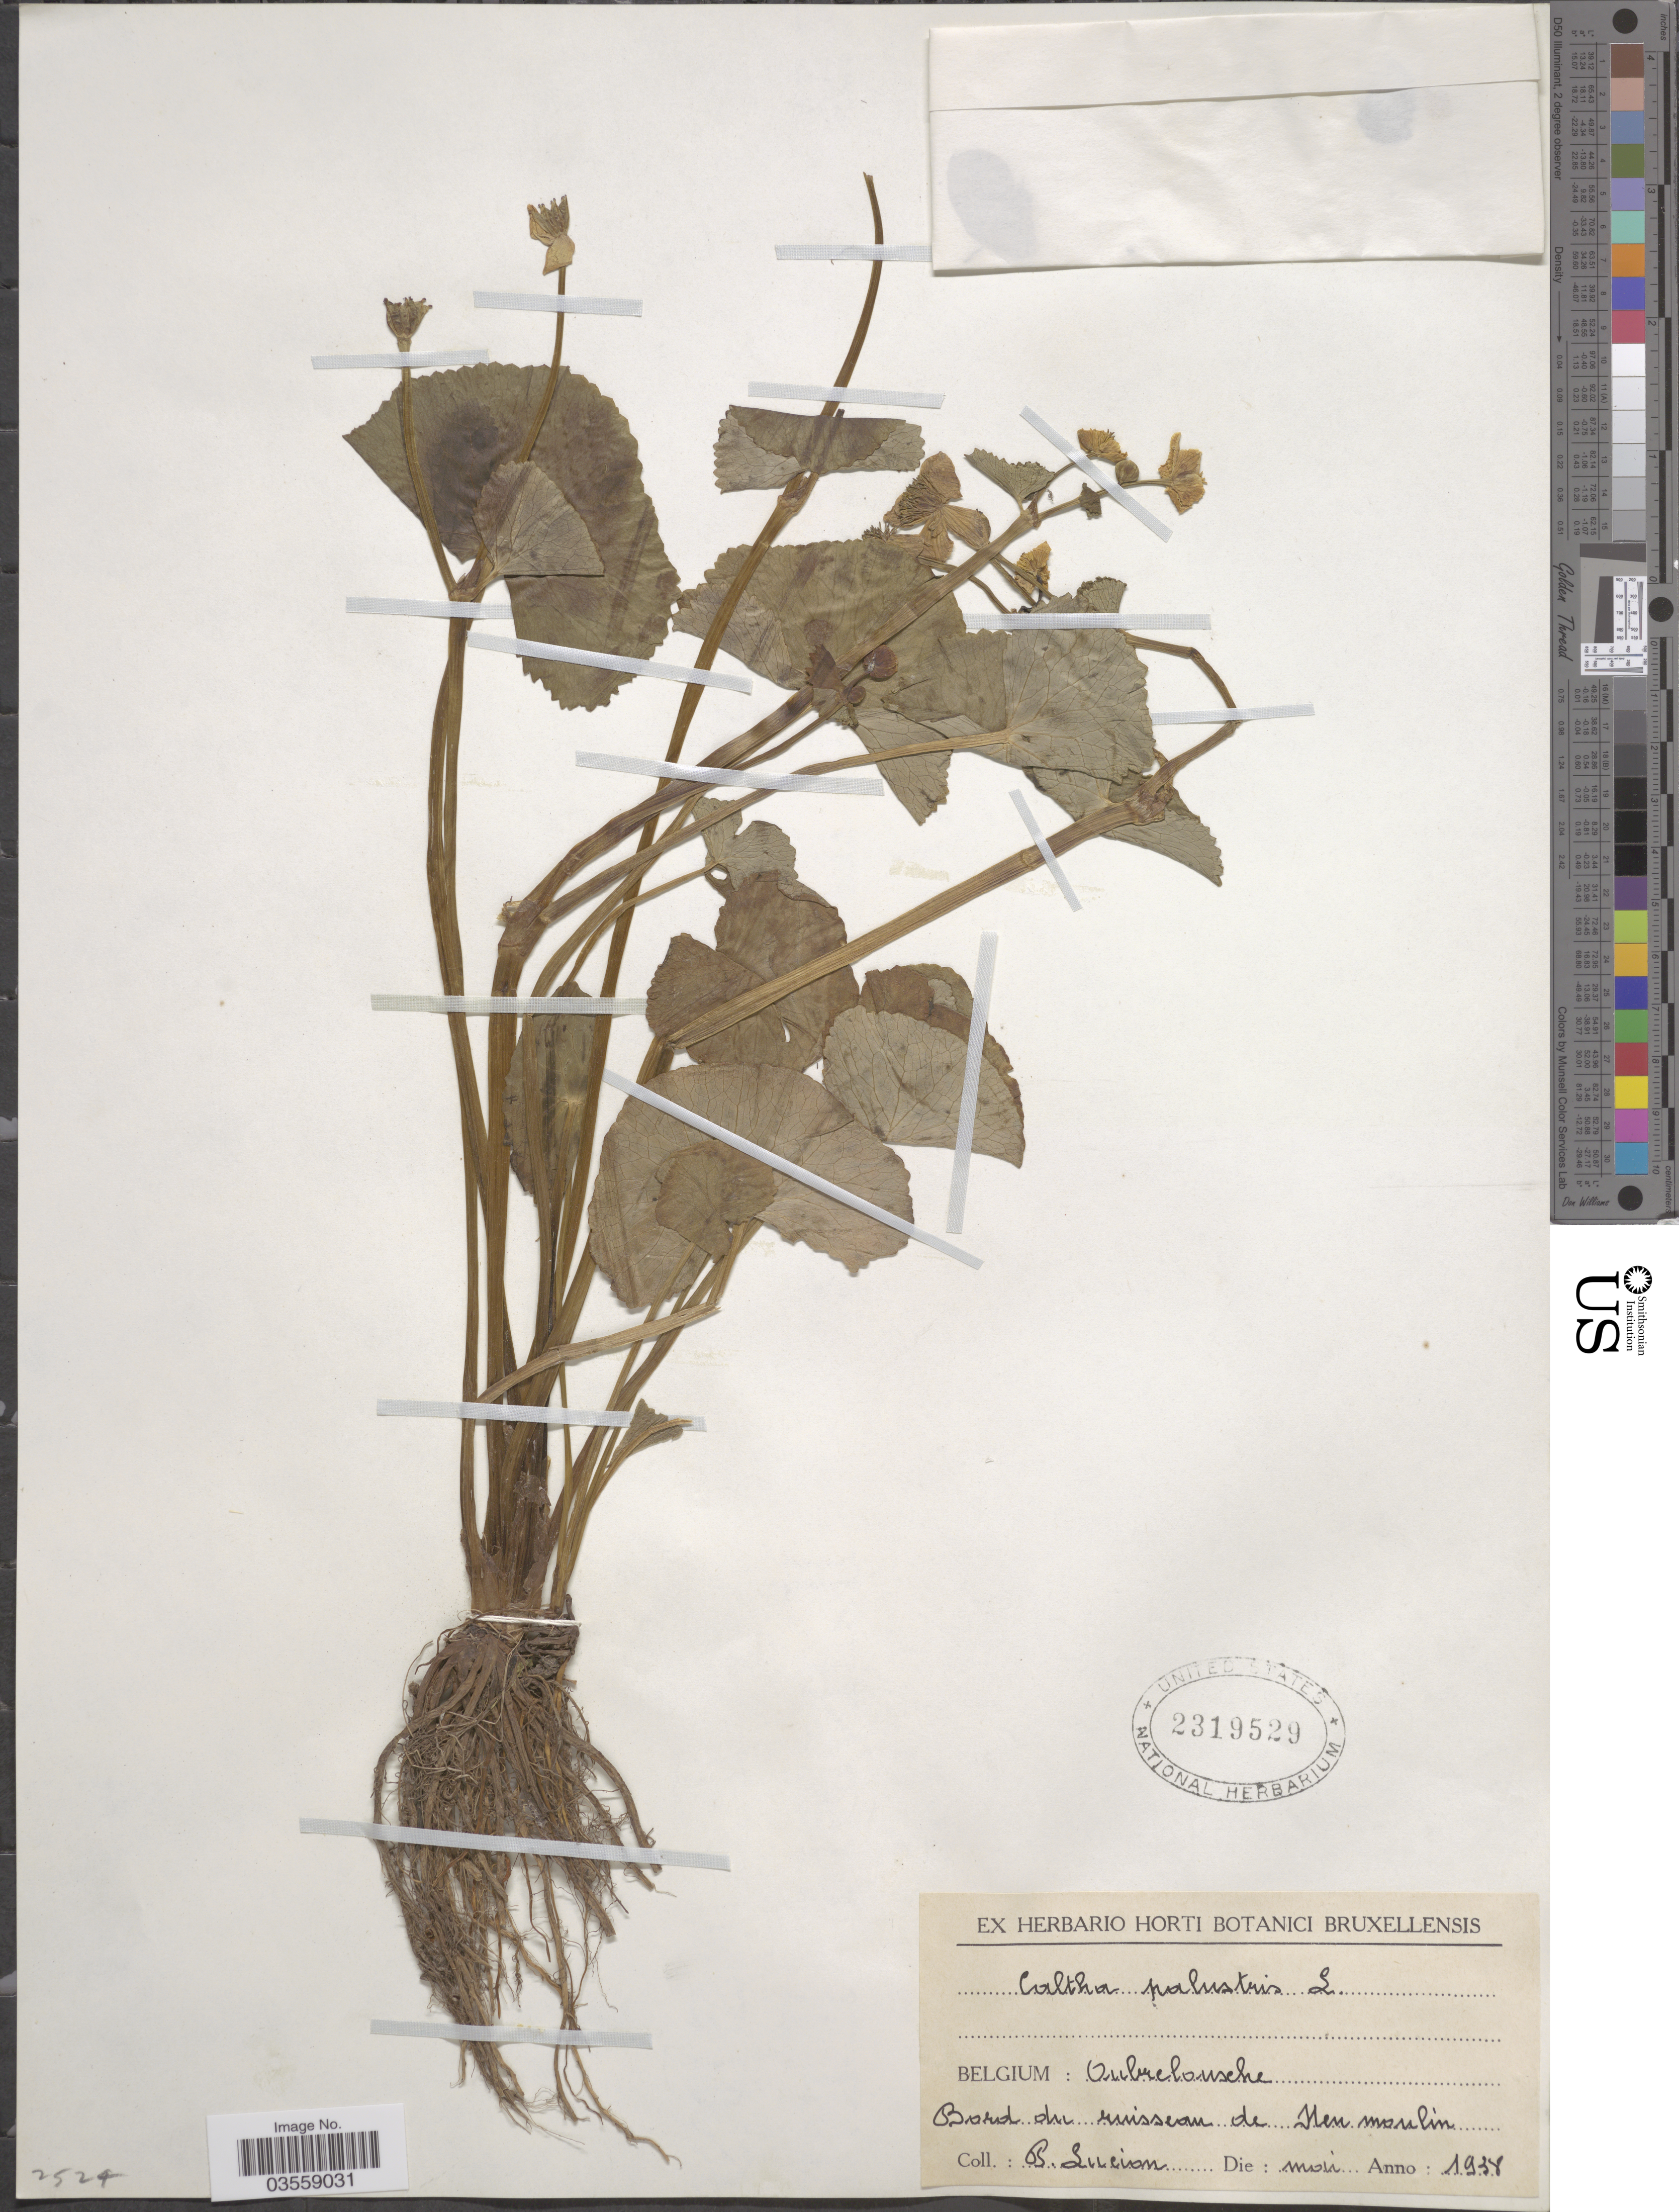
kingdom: Plantae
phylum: Tracheophyta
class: Magnoliopsida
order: Ranunculales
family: Ranunculaceae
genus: Caltha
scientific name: Caltha palustris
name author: L.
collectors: B. Lucion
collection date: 1938-05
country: Belgium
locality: Oubrelonseke. Bord du ruisseau de Men moulin [interpreted].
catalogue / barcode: US 2319529